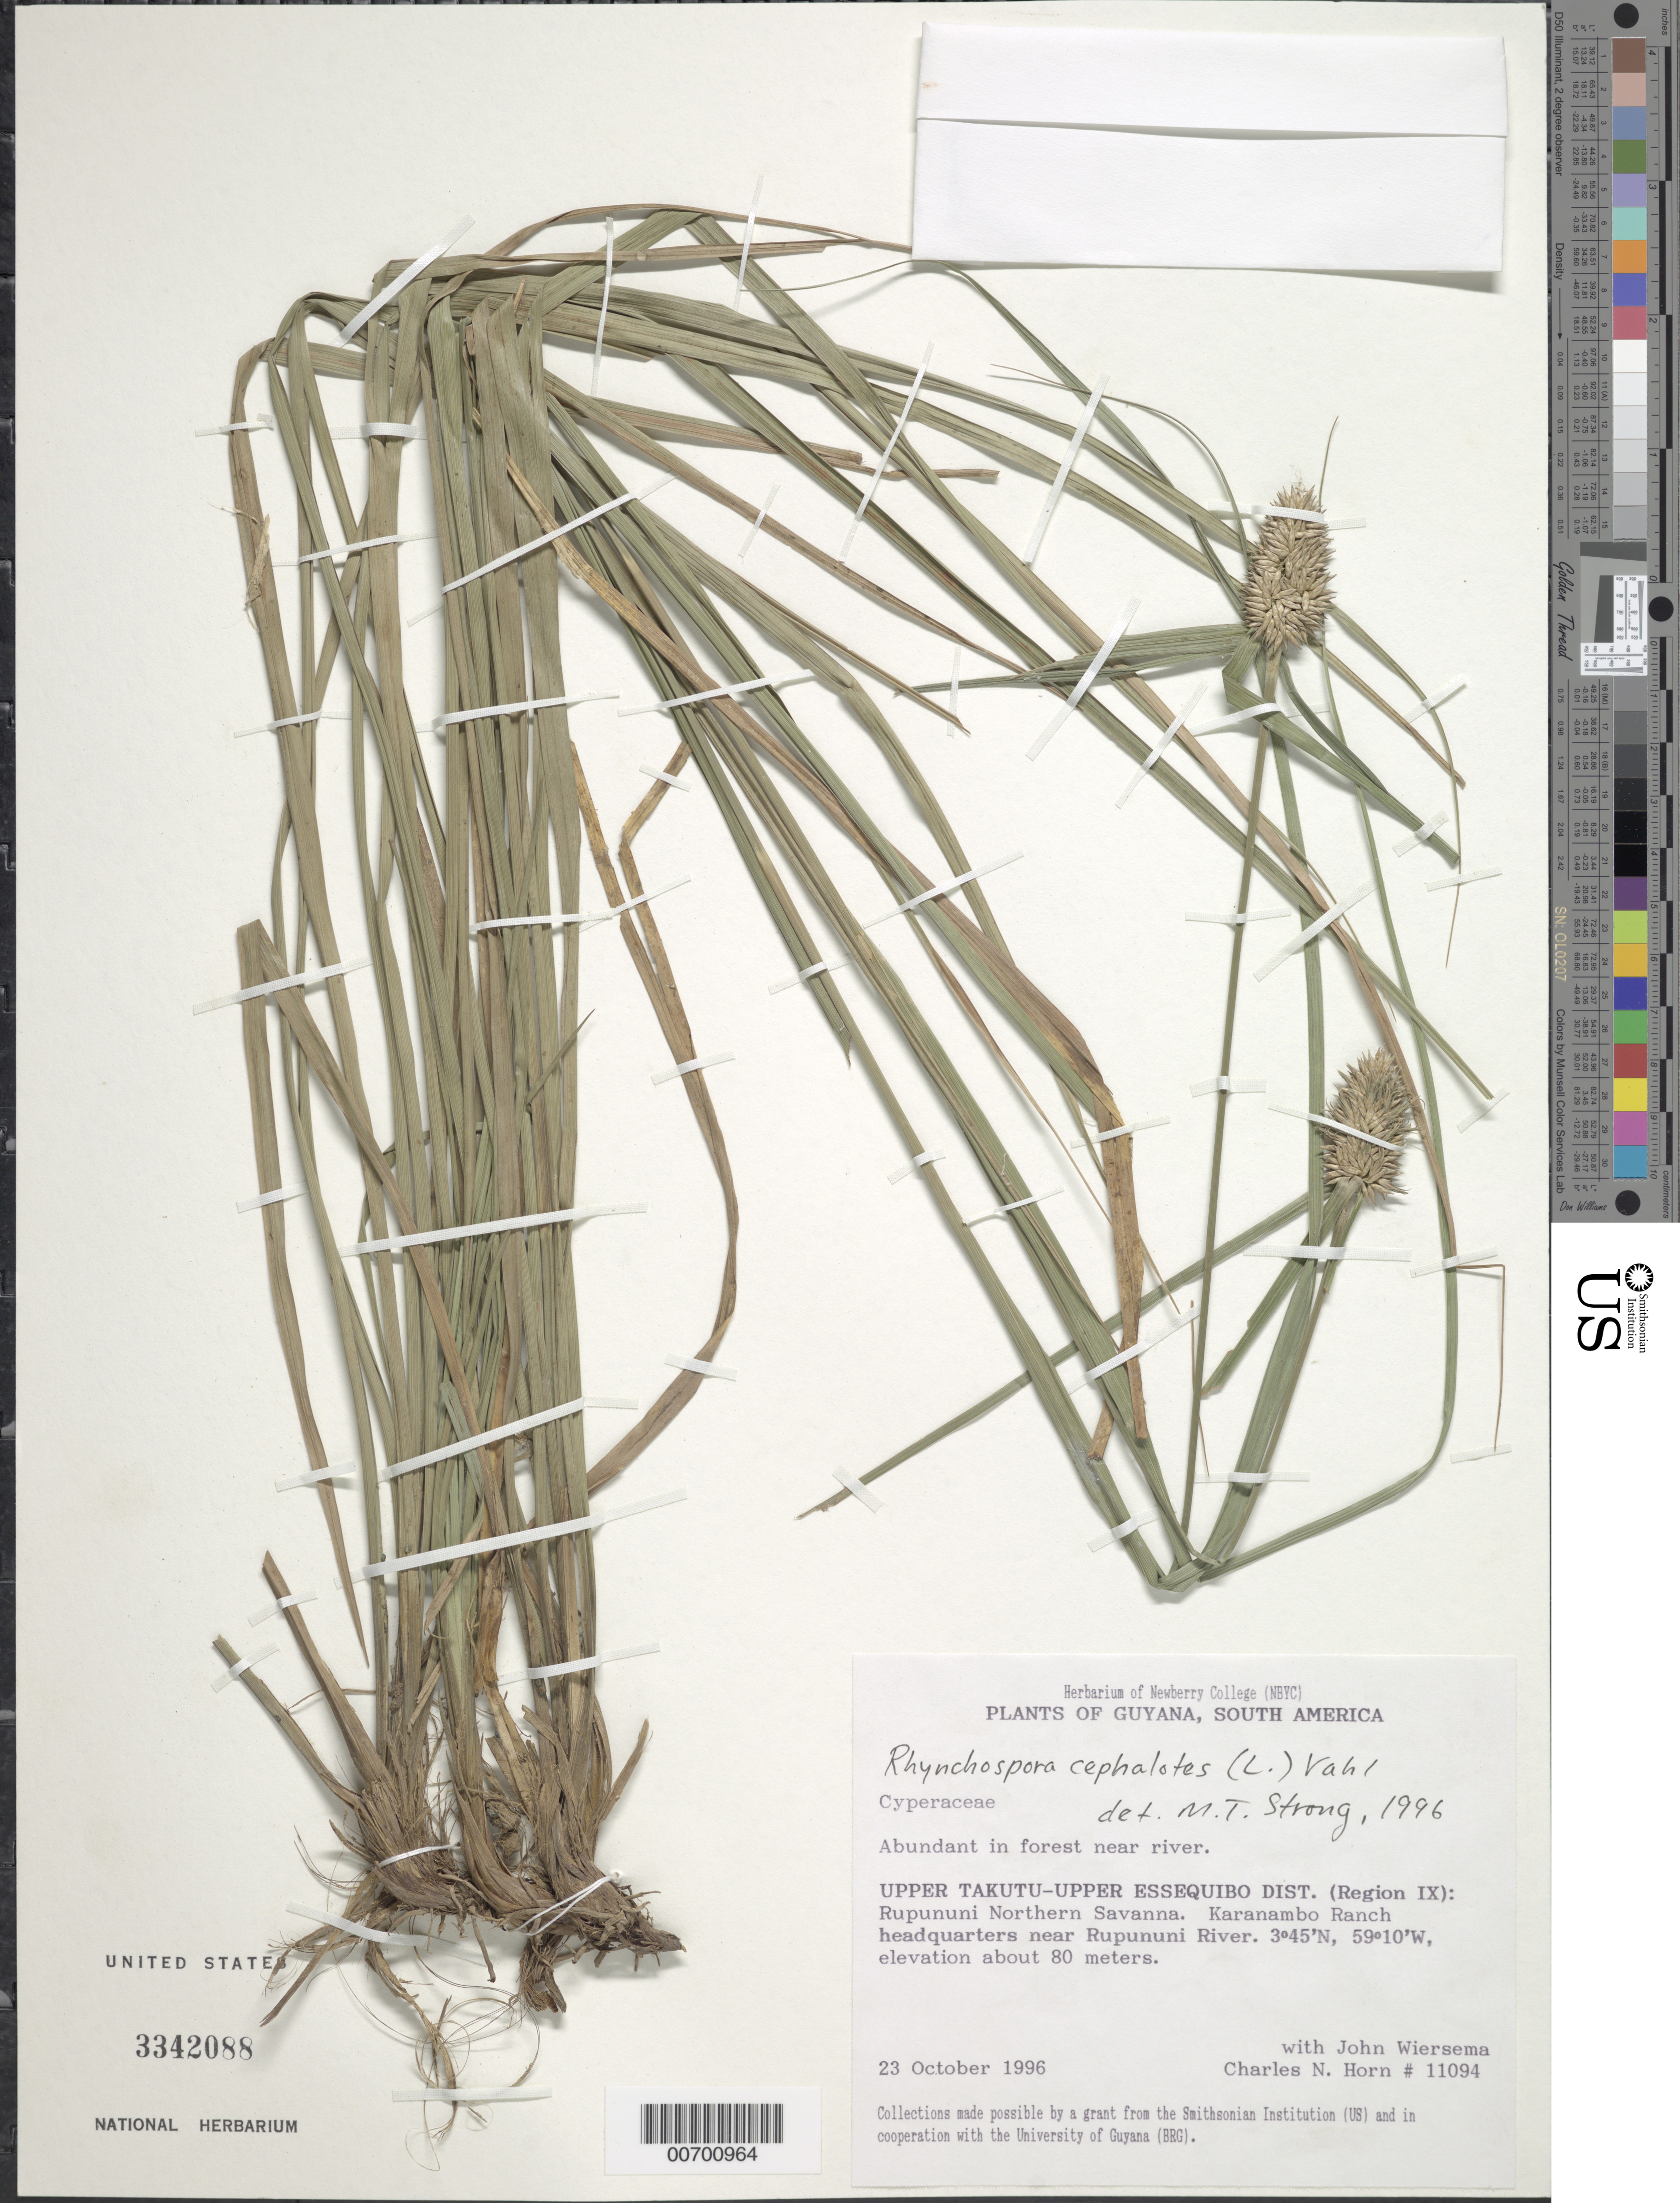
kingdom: Plantae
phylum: Tracheophyta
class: Liliopsida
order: Poales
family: Cyperaceae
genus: Rhynchospora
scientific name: Rhynchospora cephalotes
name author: (L.) Vahl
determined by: Strong, M. T., (US), Smithsonian Institution - National Museum of Natural History (UNITED STATES)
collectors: C. N. Horn & J. H. Wiersema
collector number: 11094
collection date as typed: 23-Oct-96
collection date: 1996-10-23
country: Guyana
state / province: U. Takutu-U. Essequibo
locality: Rupununi Northern Savanna, Karanambo Ranch headquarters, near Rupununi R.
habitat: Forest near river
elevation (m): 80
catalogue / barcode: US 3342088